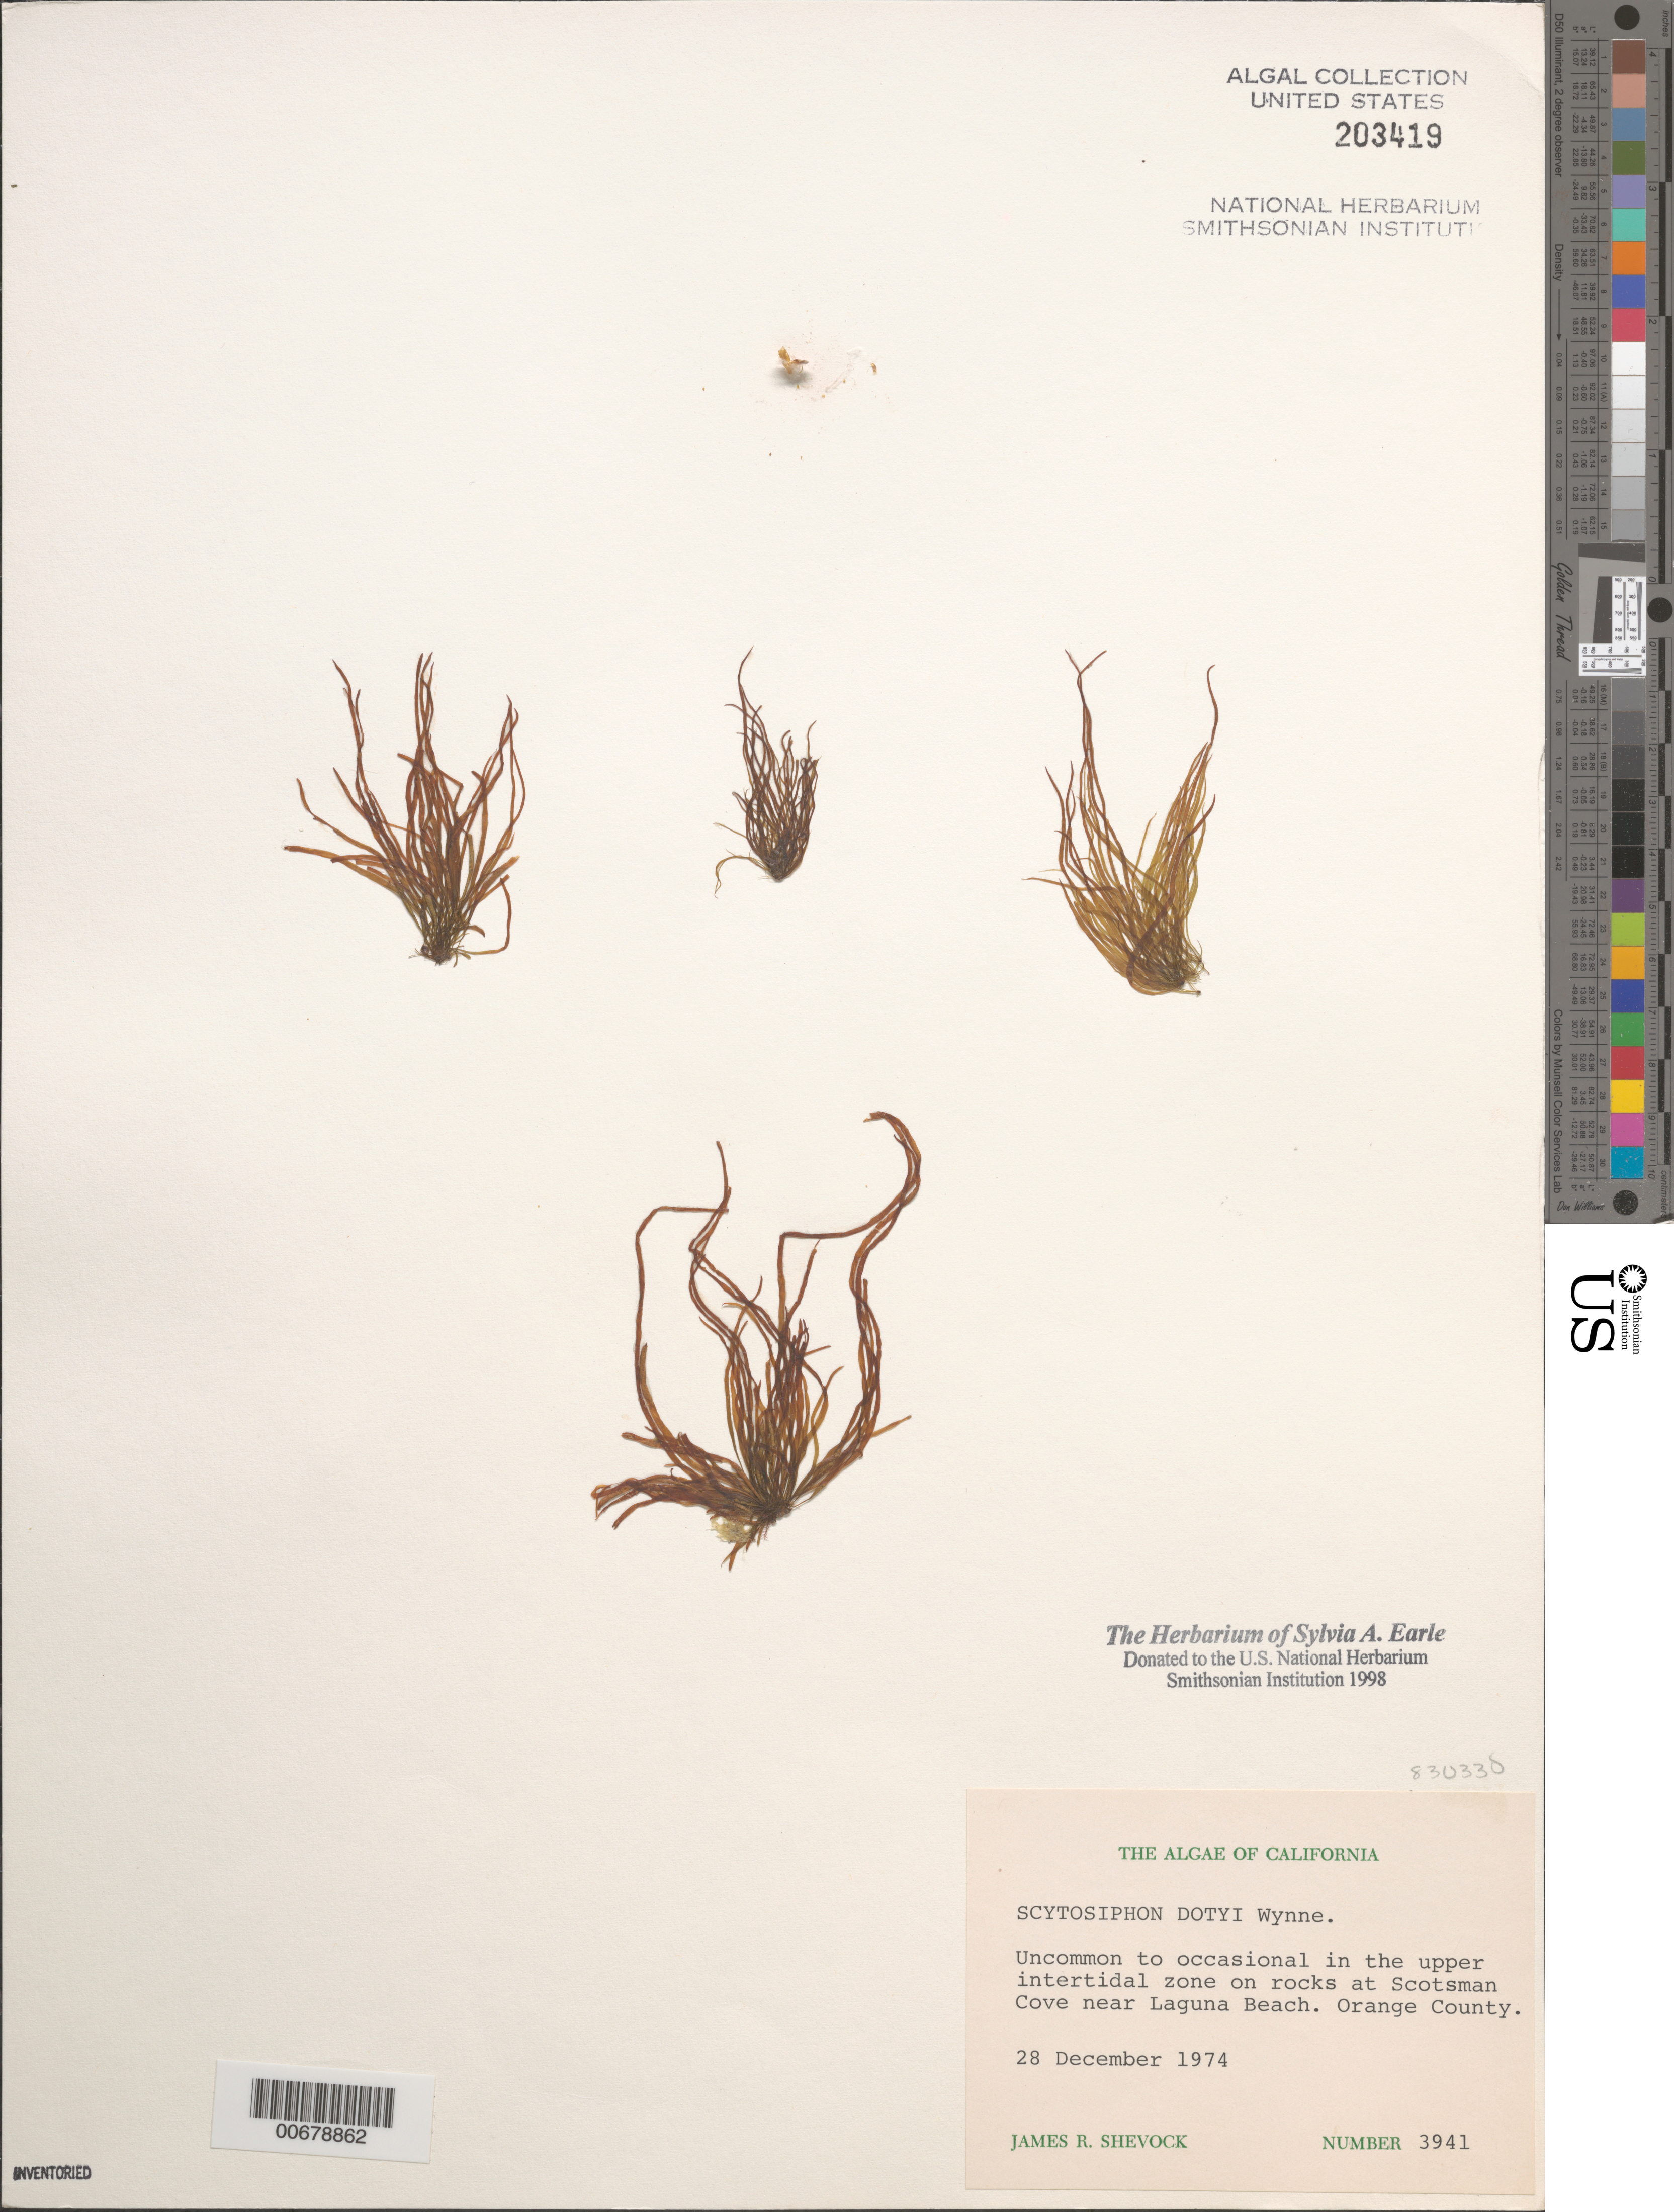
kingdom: Chromista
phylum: Ochrophyta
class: Phaeophyceae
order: Scytosiphonales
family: Scytosiphonaceae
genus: Scytosiphon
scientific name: Scytosiphon dotyi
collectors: J. R. Shevock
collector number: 3941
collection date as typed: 28 Dec 1974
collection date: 1974-12-28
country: United States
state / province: California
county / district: Orange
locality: Scotsman Cove, near Laguna Beach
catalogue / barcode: US 203419